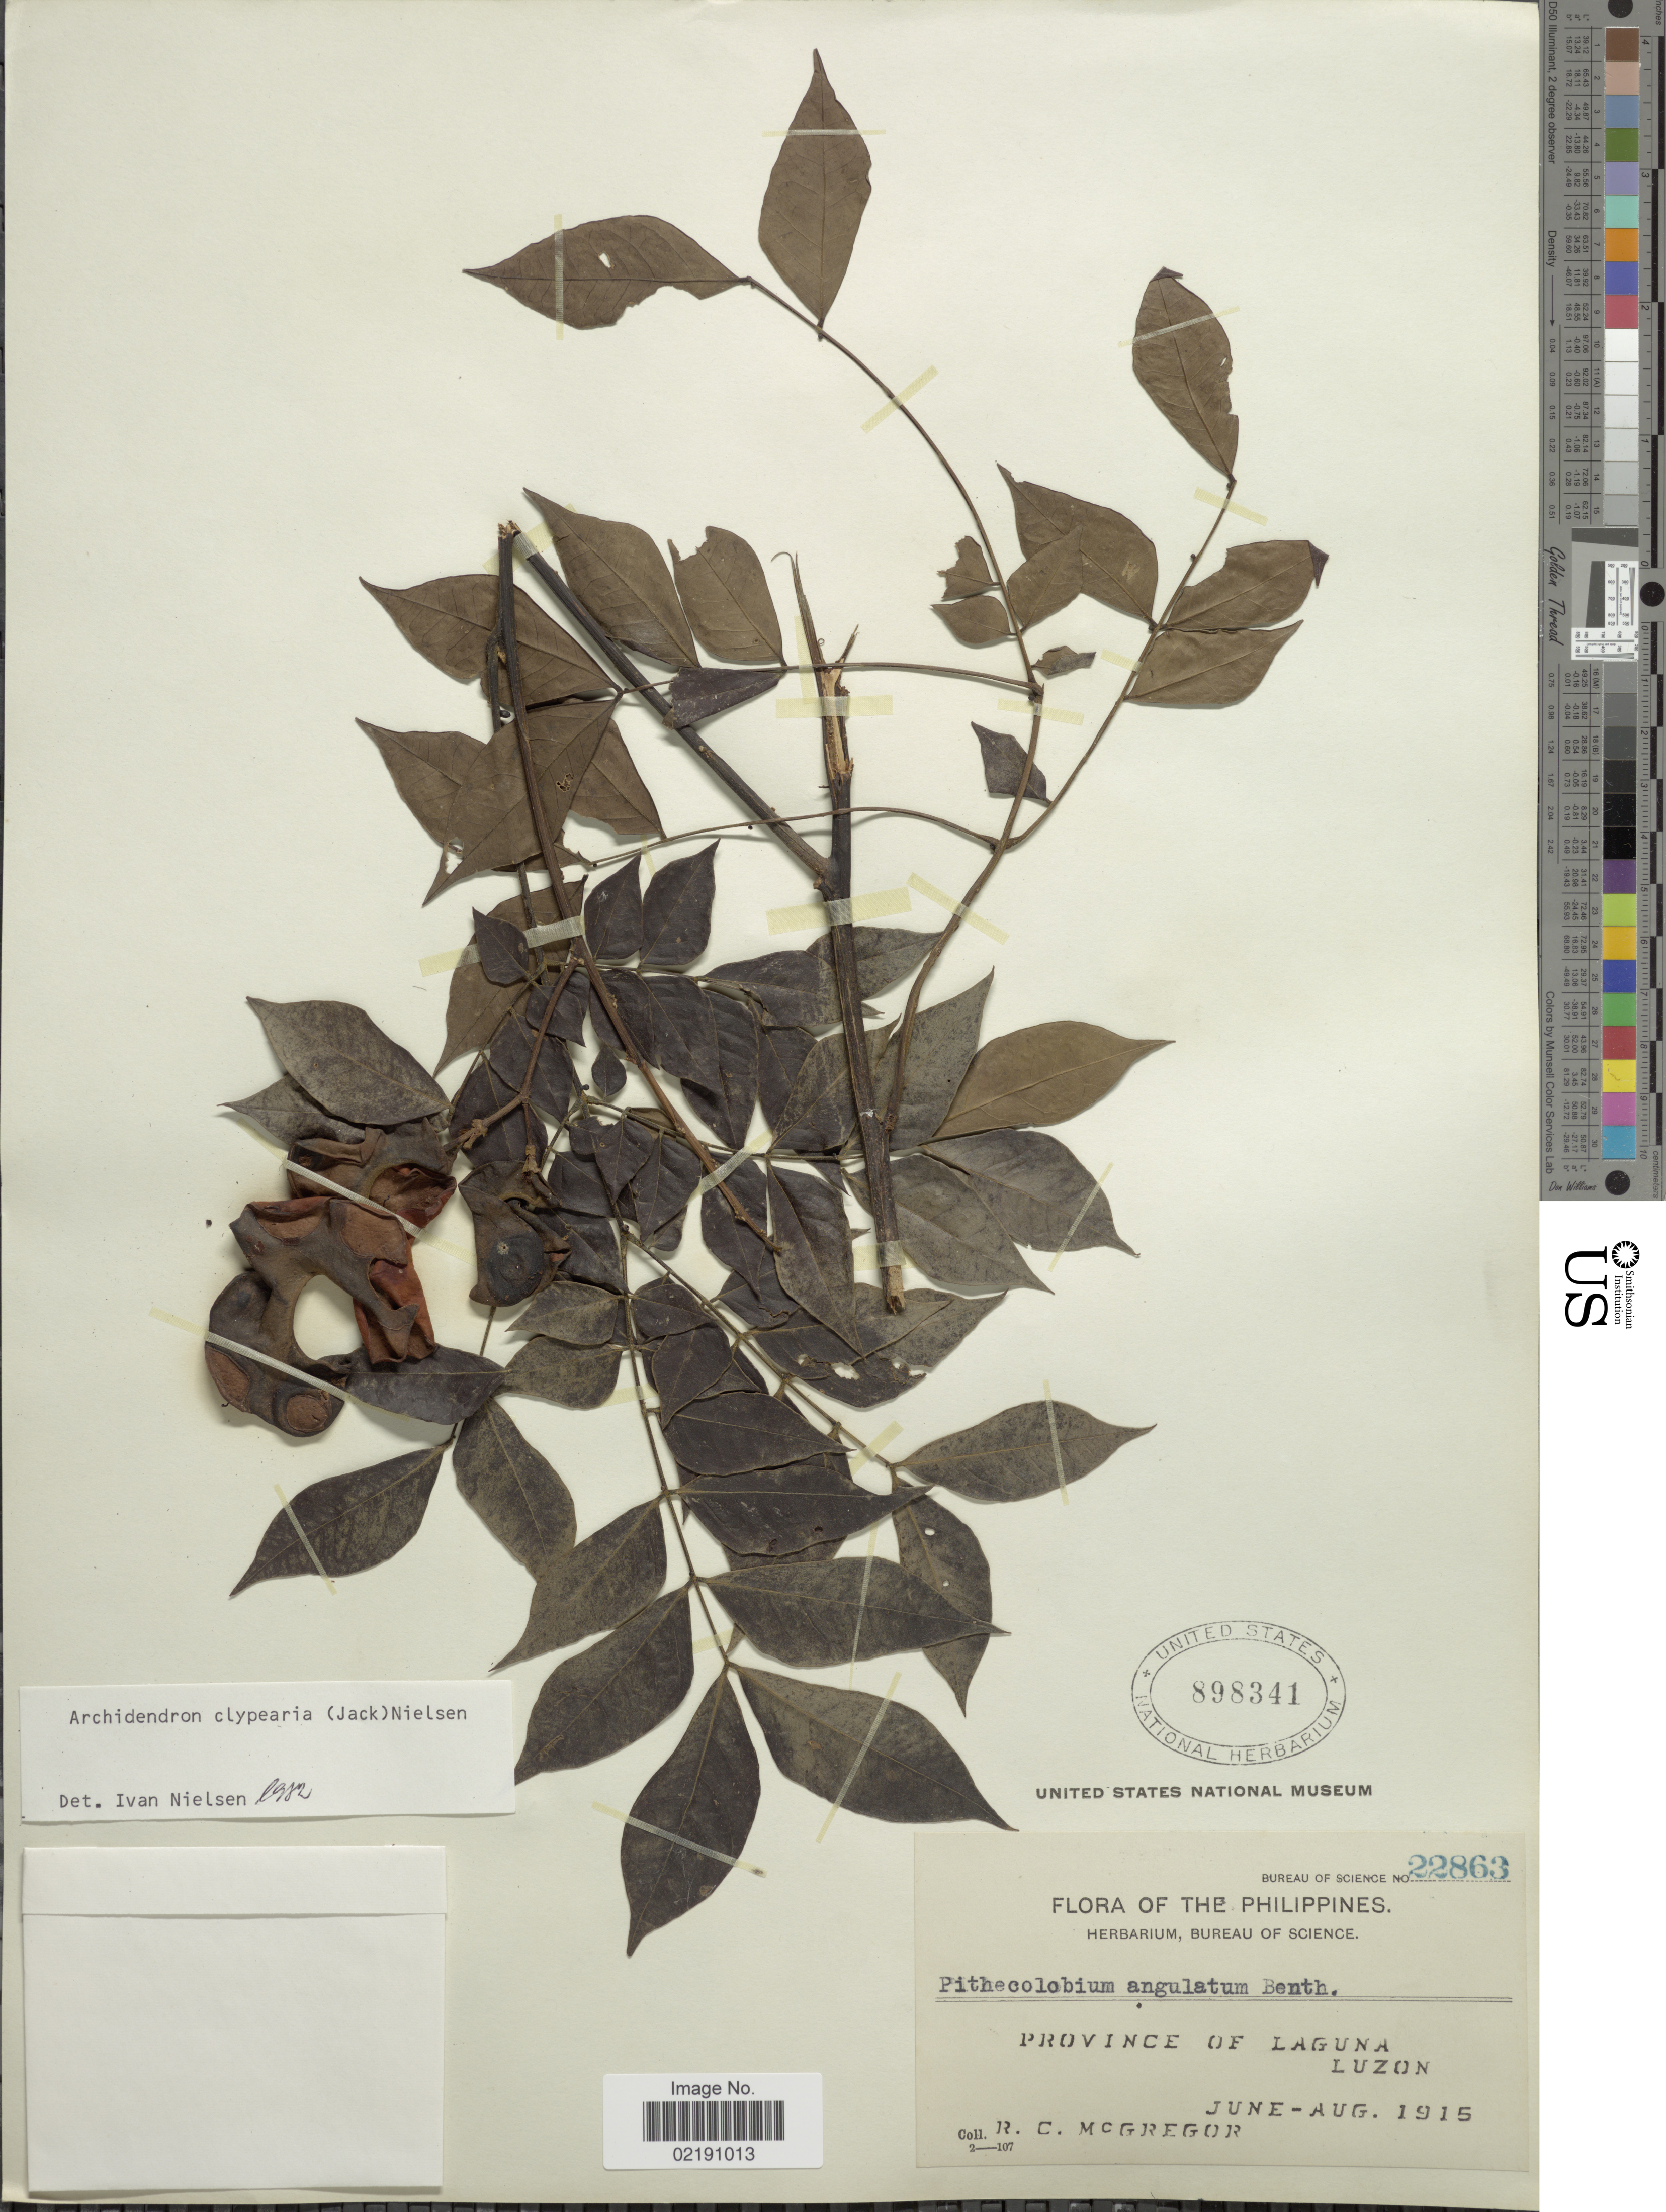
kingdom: Plantae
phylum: Tracheophyta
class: Magnoliopsida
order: Fabales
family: Fabaceae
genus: Archidendron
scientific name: Archidendron clypearia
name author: (Jack) I.C. Nielsen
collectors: R. C. McGregor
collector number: Bureau of Science 22863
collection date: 1915-06/1915-08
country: Philippines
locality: Province of Laguna. Luzon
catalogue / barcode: US 898341